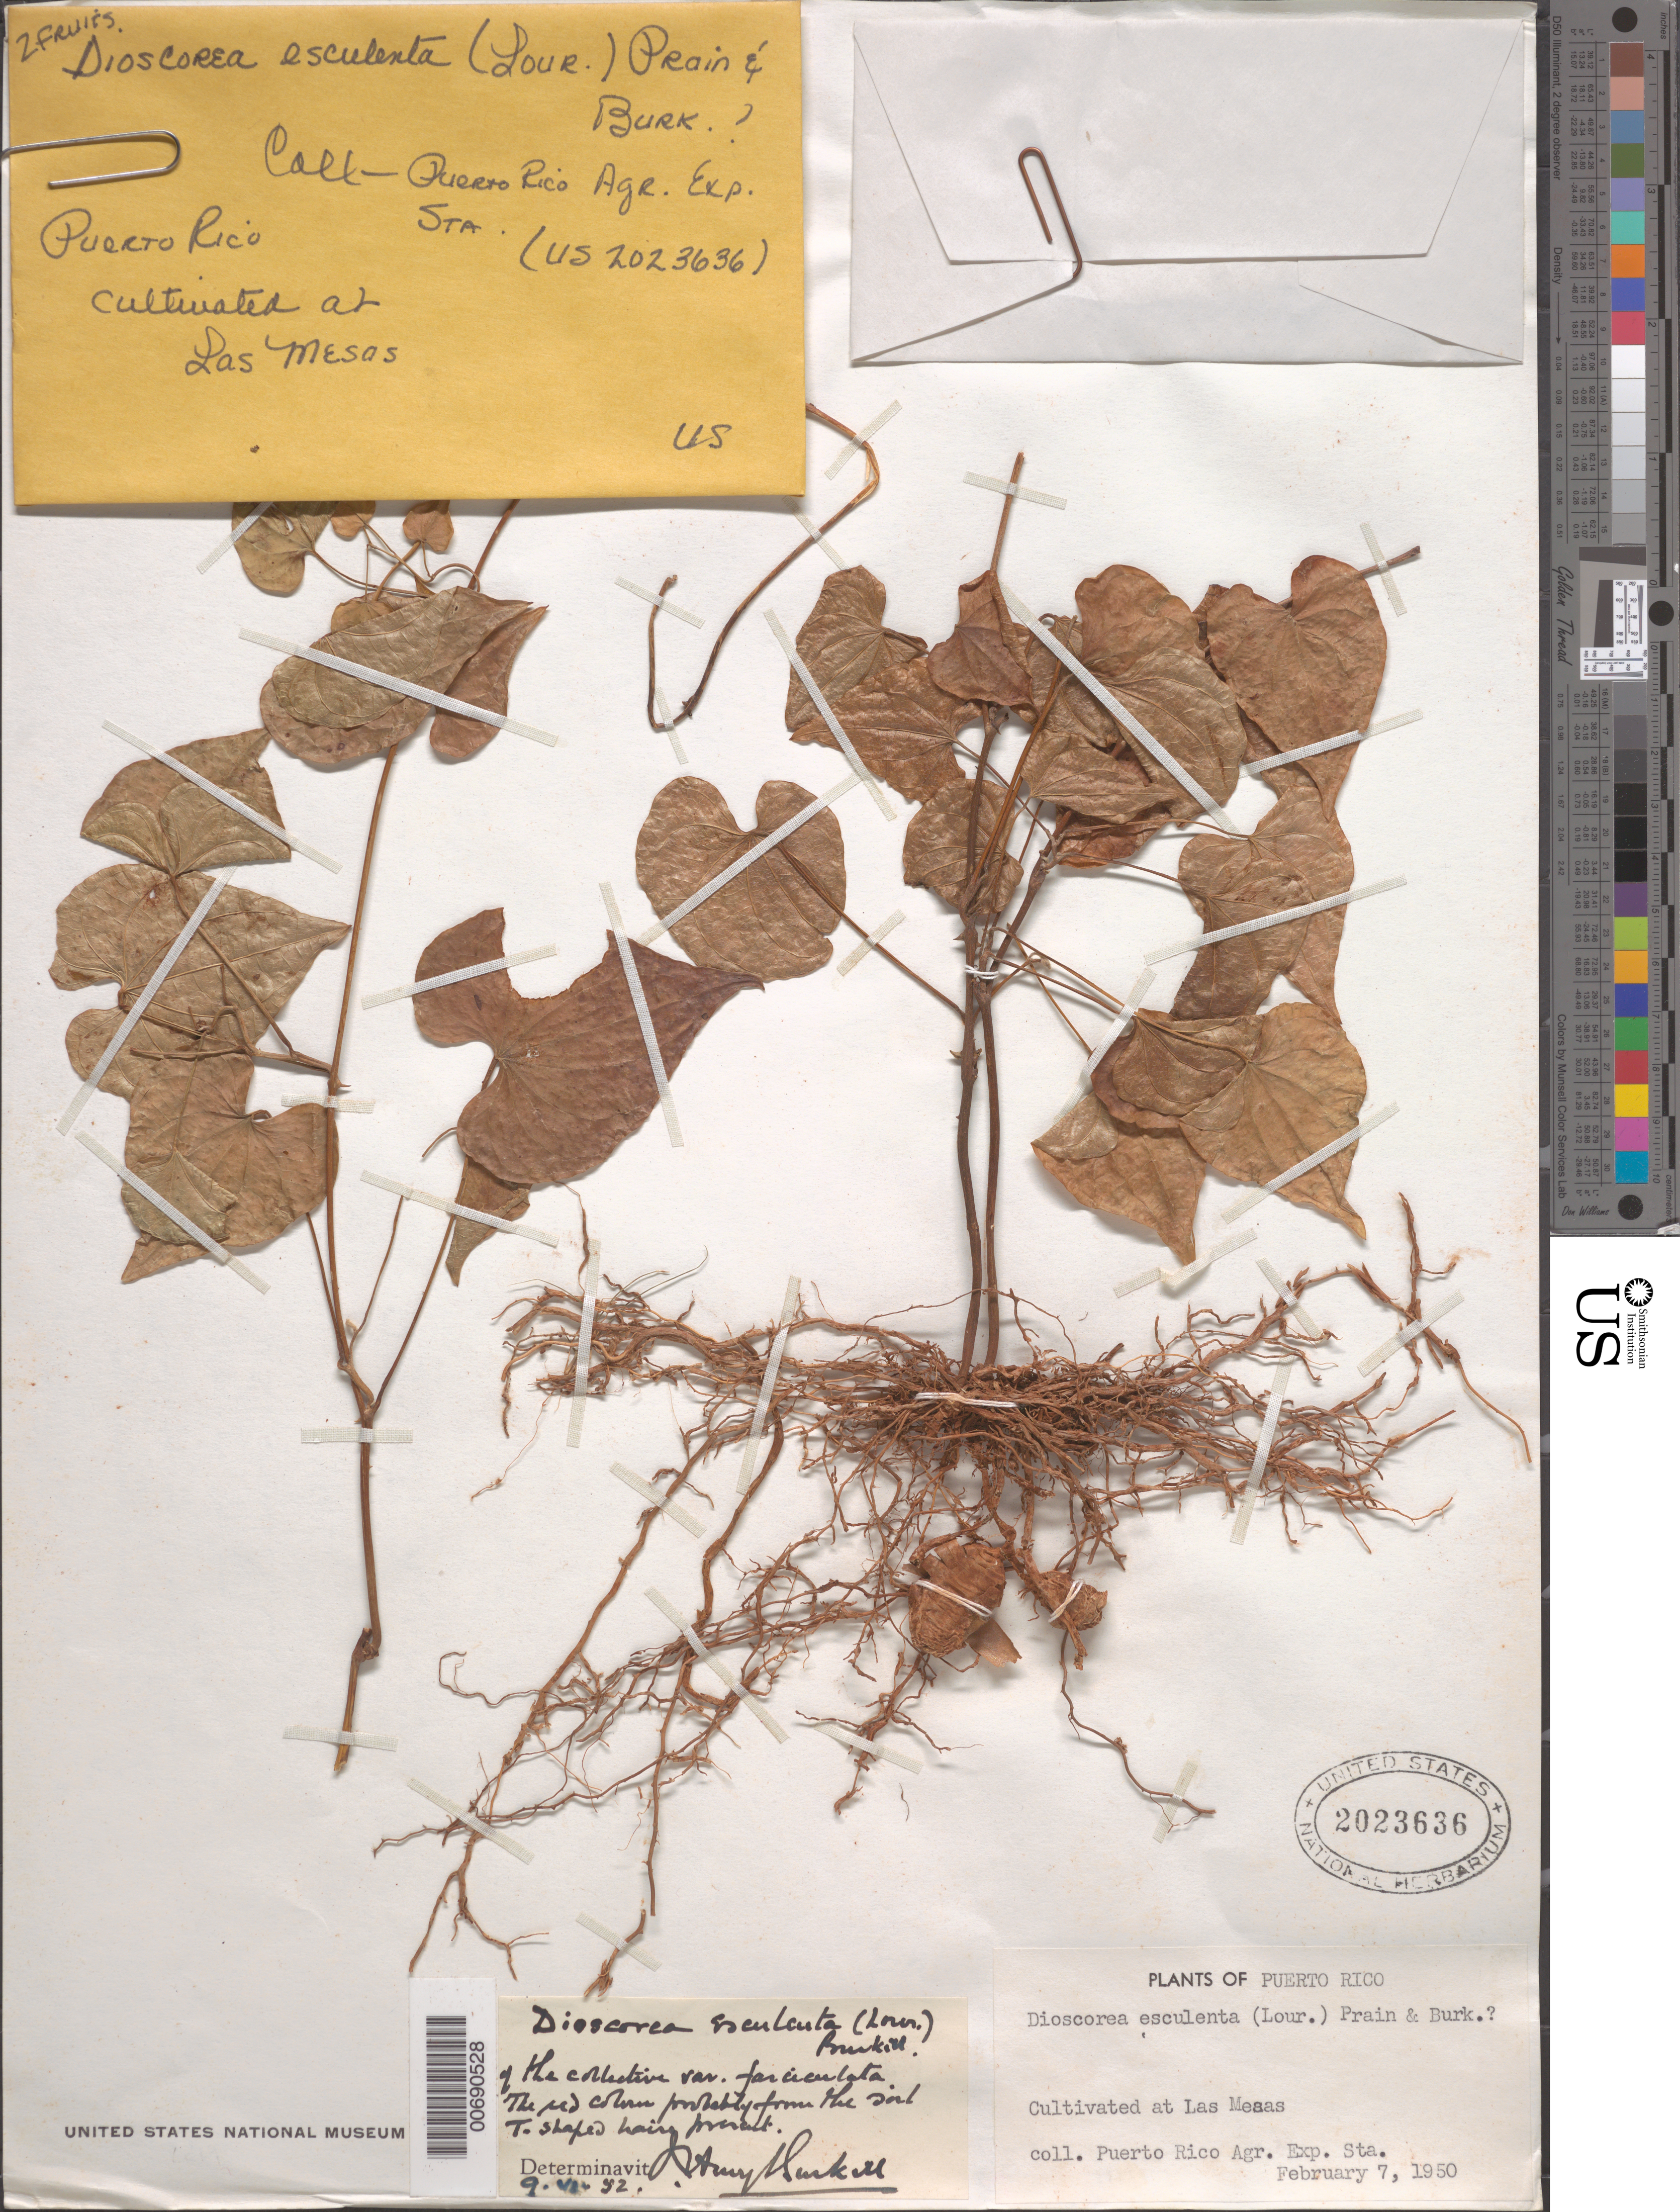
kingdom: Plantae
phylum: Tracheophyta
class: Liliopsida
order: Dioscoreales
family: Dioscoreaceae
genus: Dioscorea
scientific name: Dioscorea esculenta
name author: (Lour.) Burkill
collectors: Puerto Rico Agr. Exp. Sta.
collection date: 1950-02-07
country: Puerto Rico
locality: Las Mesas.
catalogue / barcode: US 2023636